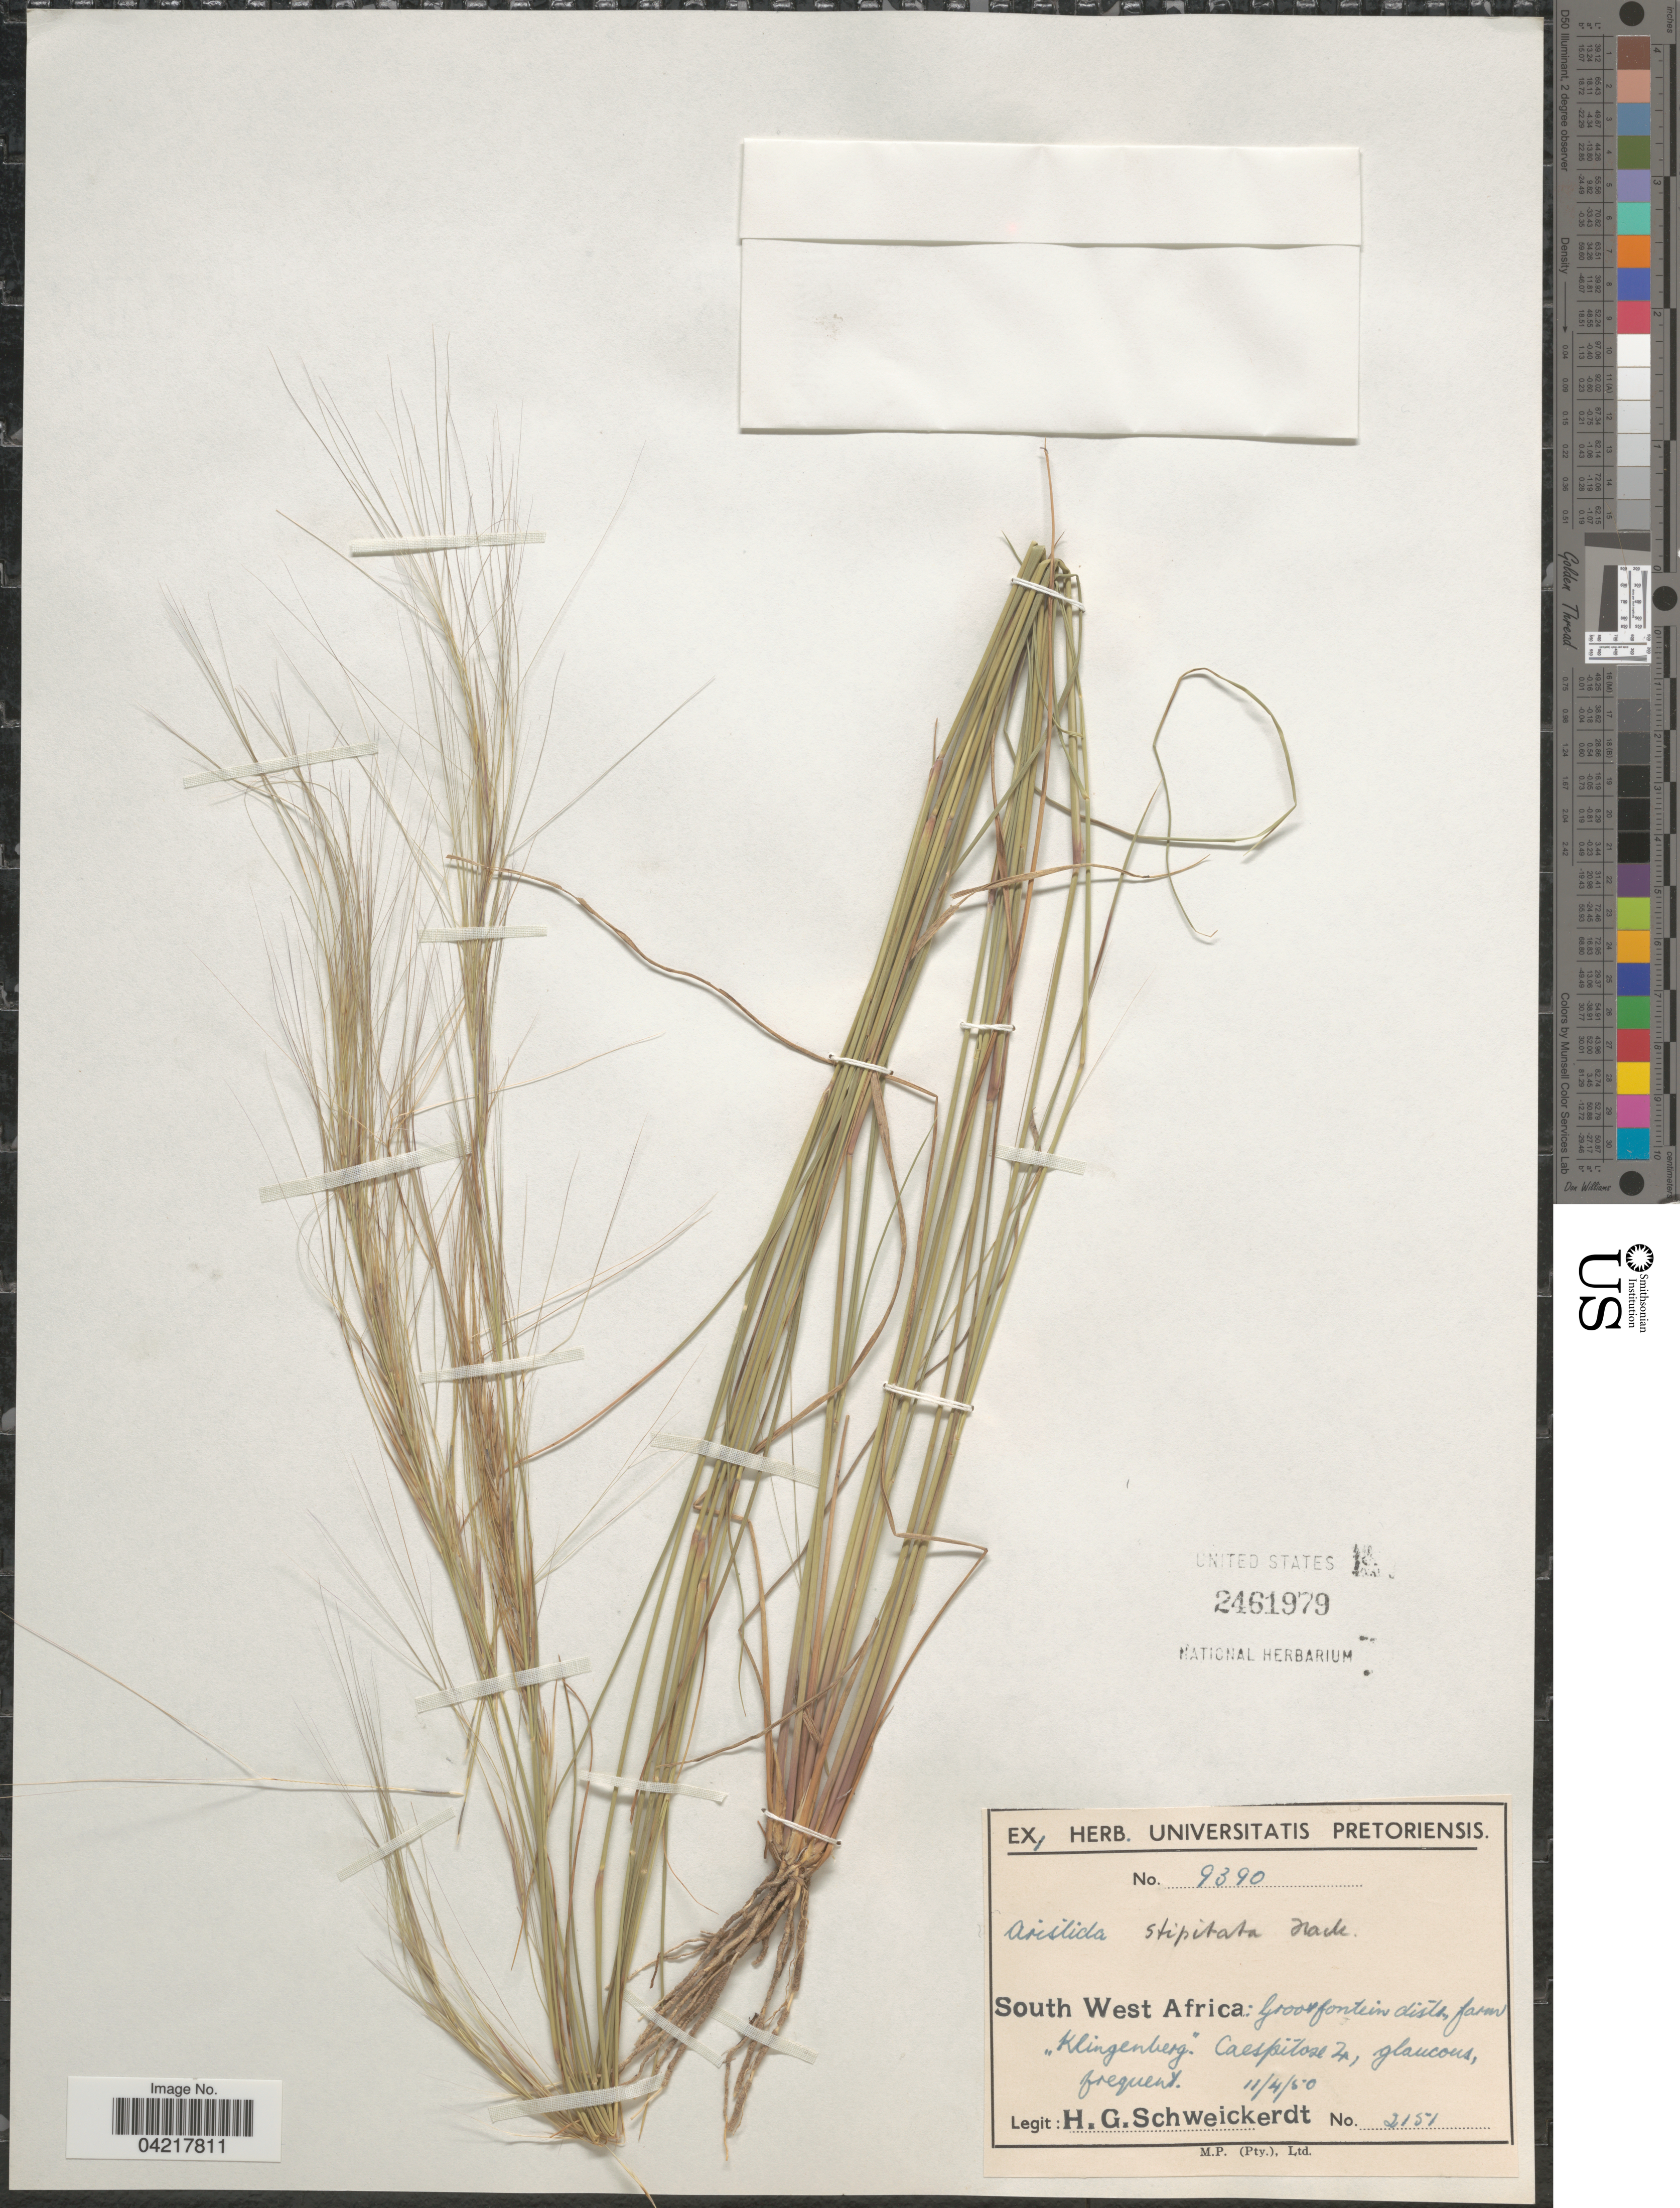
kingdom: Plantae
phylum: Tracheophyta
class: Liliopsida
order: Poales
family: Poaceae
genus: Aristida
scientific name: Aristida stipitata var. graciliflora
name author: (Pilg.) De Winter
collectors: H. Schweickerdt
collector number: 2151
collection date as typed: Transcribed d/m/y: 11/4/50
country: Namibia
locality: South West Africa: Grootfontein distr. farm "Klingenberg".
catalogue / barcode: US 2461979